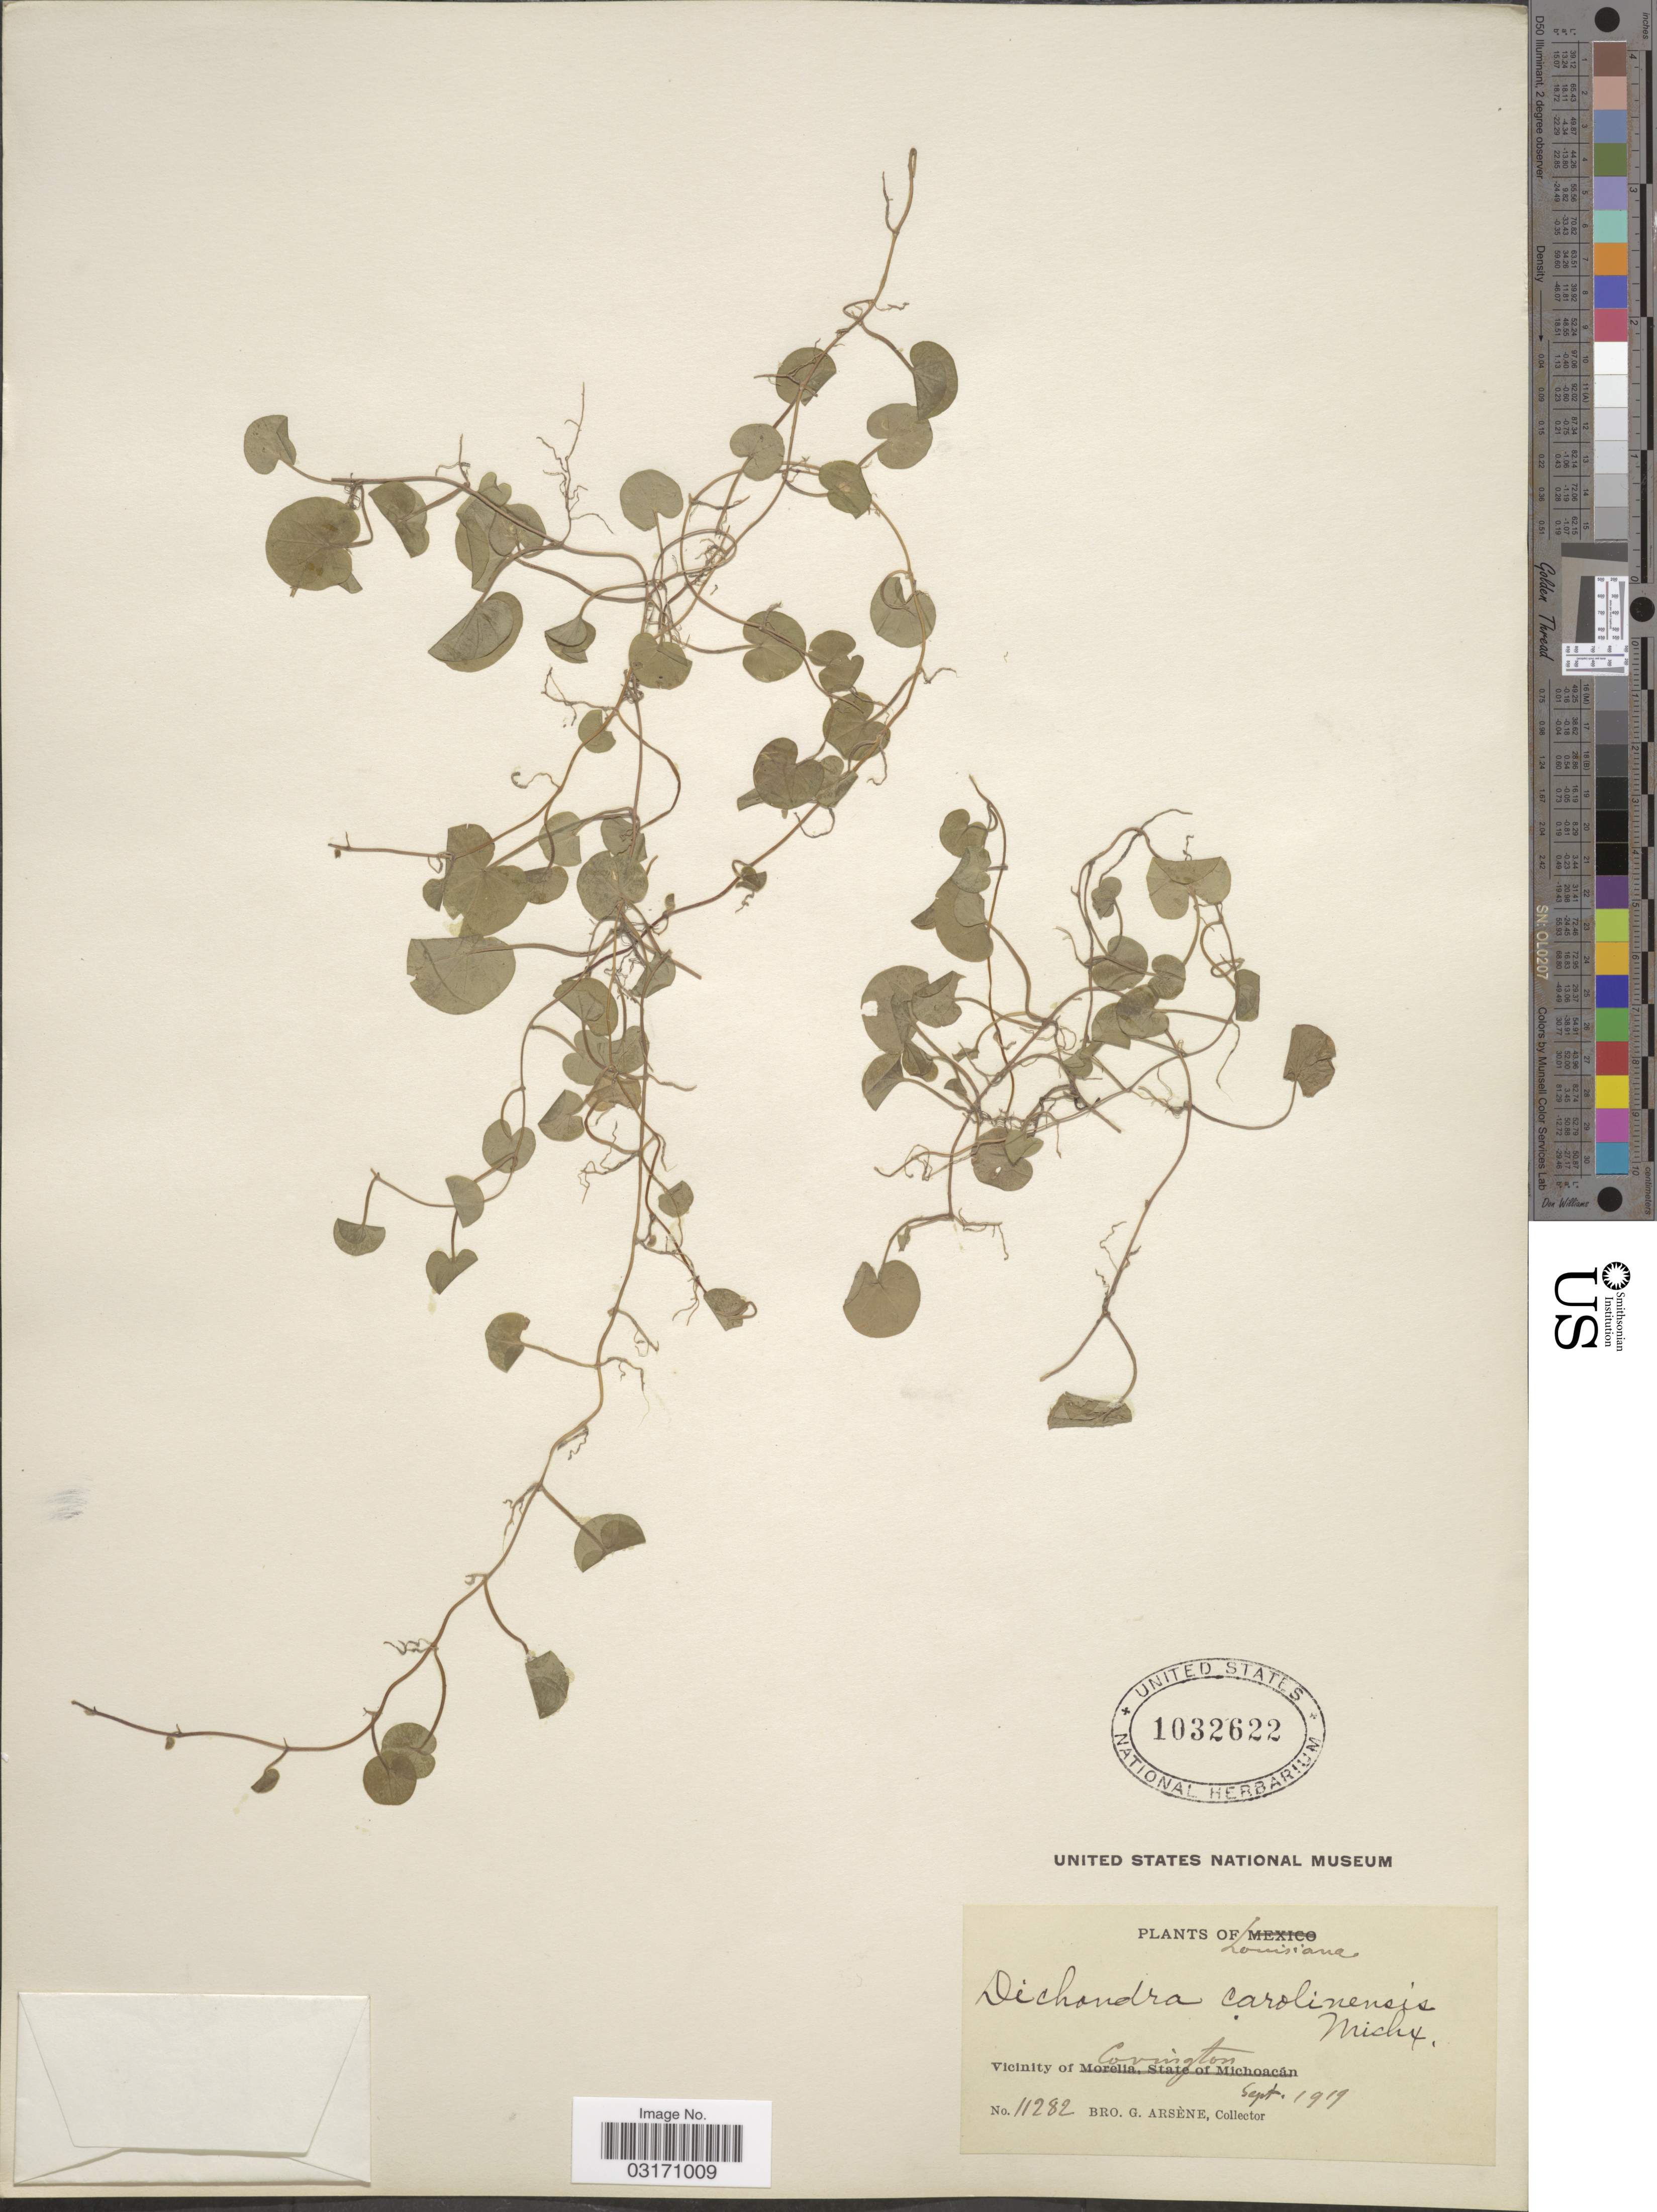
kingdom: Plantae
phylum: Tracheophyta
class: Magnoliopsida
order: Solanales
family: Convolvulaceae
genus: Dichondra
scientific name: Dichondra carolinensis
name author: Michx.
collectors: Bro. G. Arsène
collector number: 11282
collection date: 1919-09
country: United States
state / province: Louisiana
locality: Vicinity of Covington.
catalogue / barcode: US 1032622